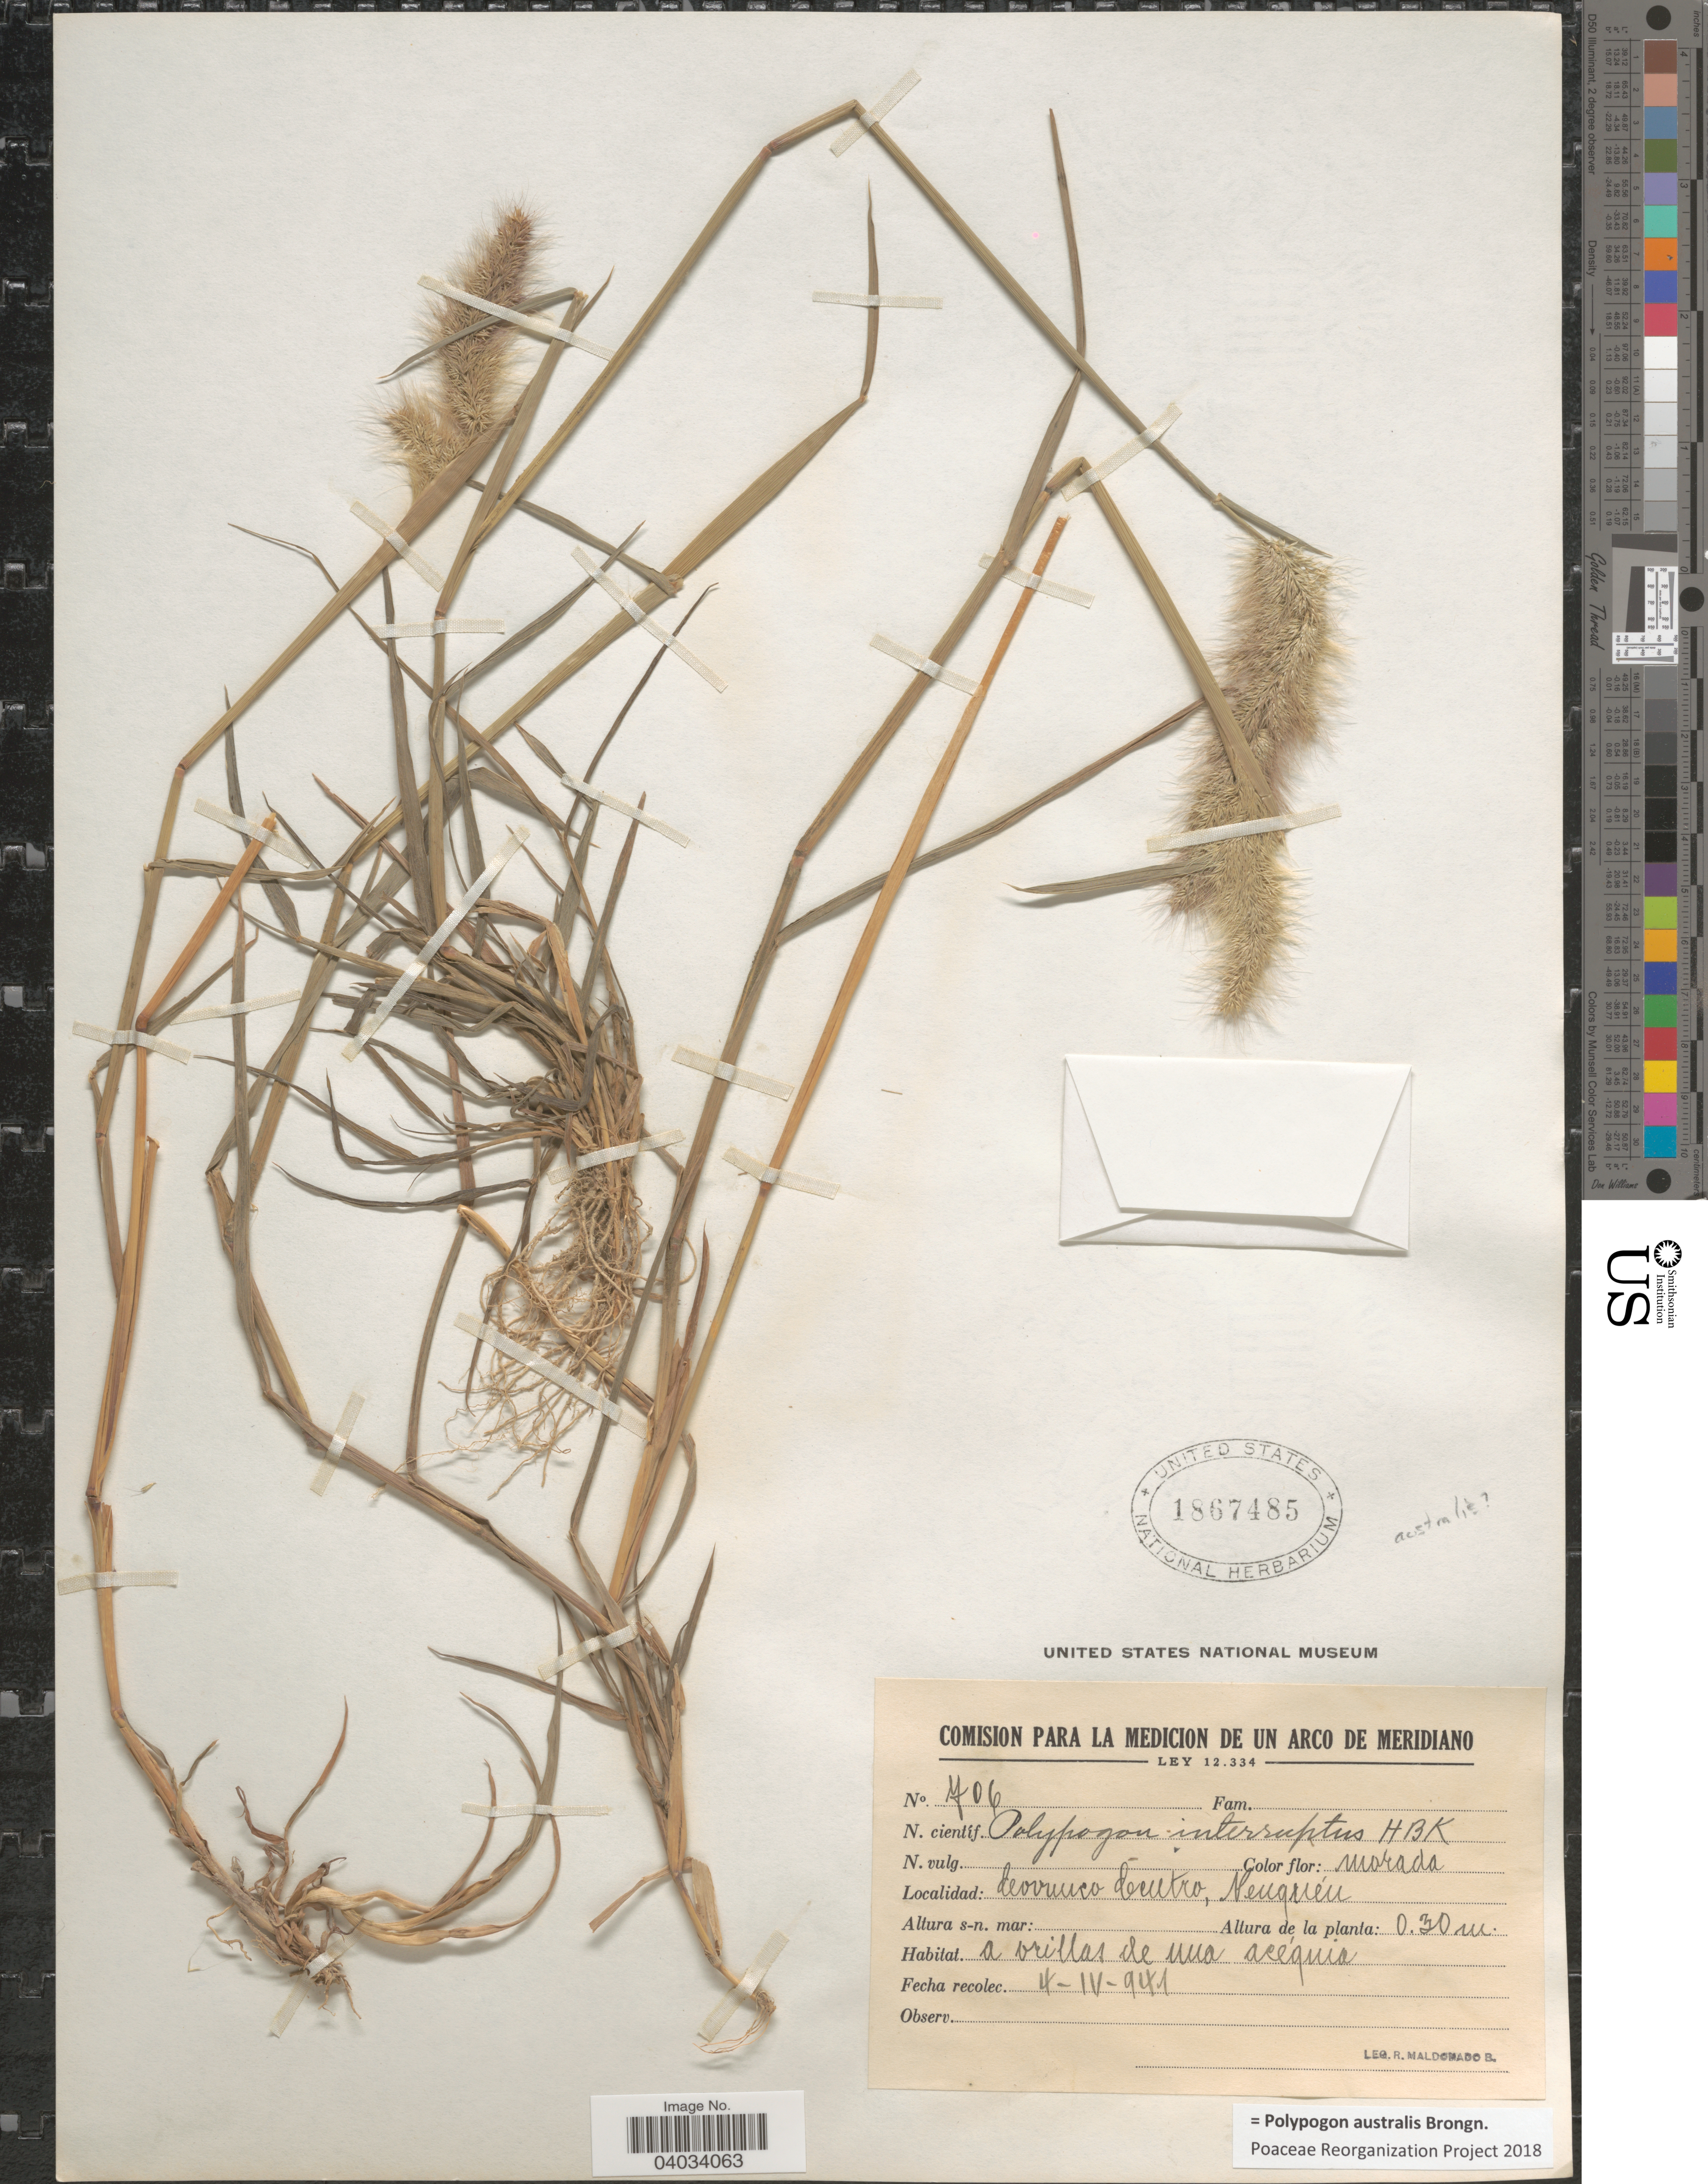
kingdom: Plantae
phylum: Tracheophyta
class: Liliopsida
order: Poales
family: Poaceae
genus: Polypogon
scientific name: Polypogon australis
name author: Brongn.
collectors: R. Maldonado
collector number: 706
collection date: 1941-04-04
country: Argentina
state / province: Neuquen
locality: Covunco Centro.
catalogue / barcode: US 1867485